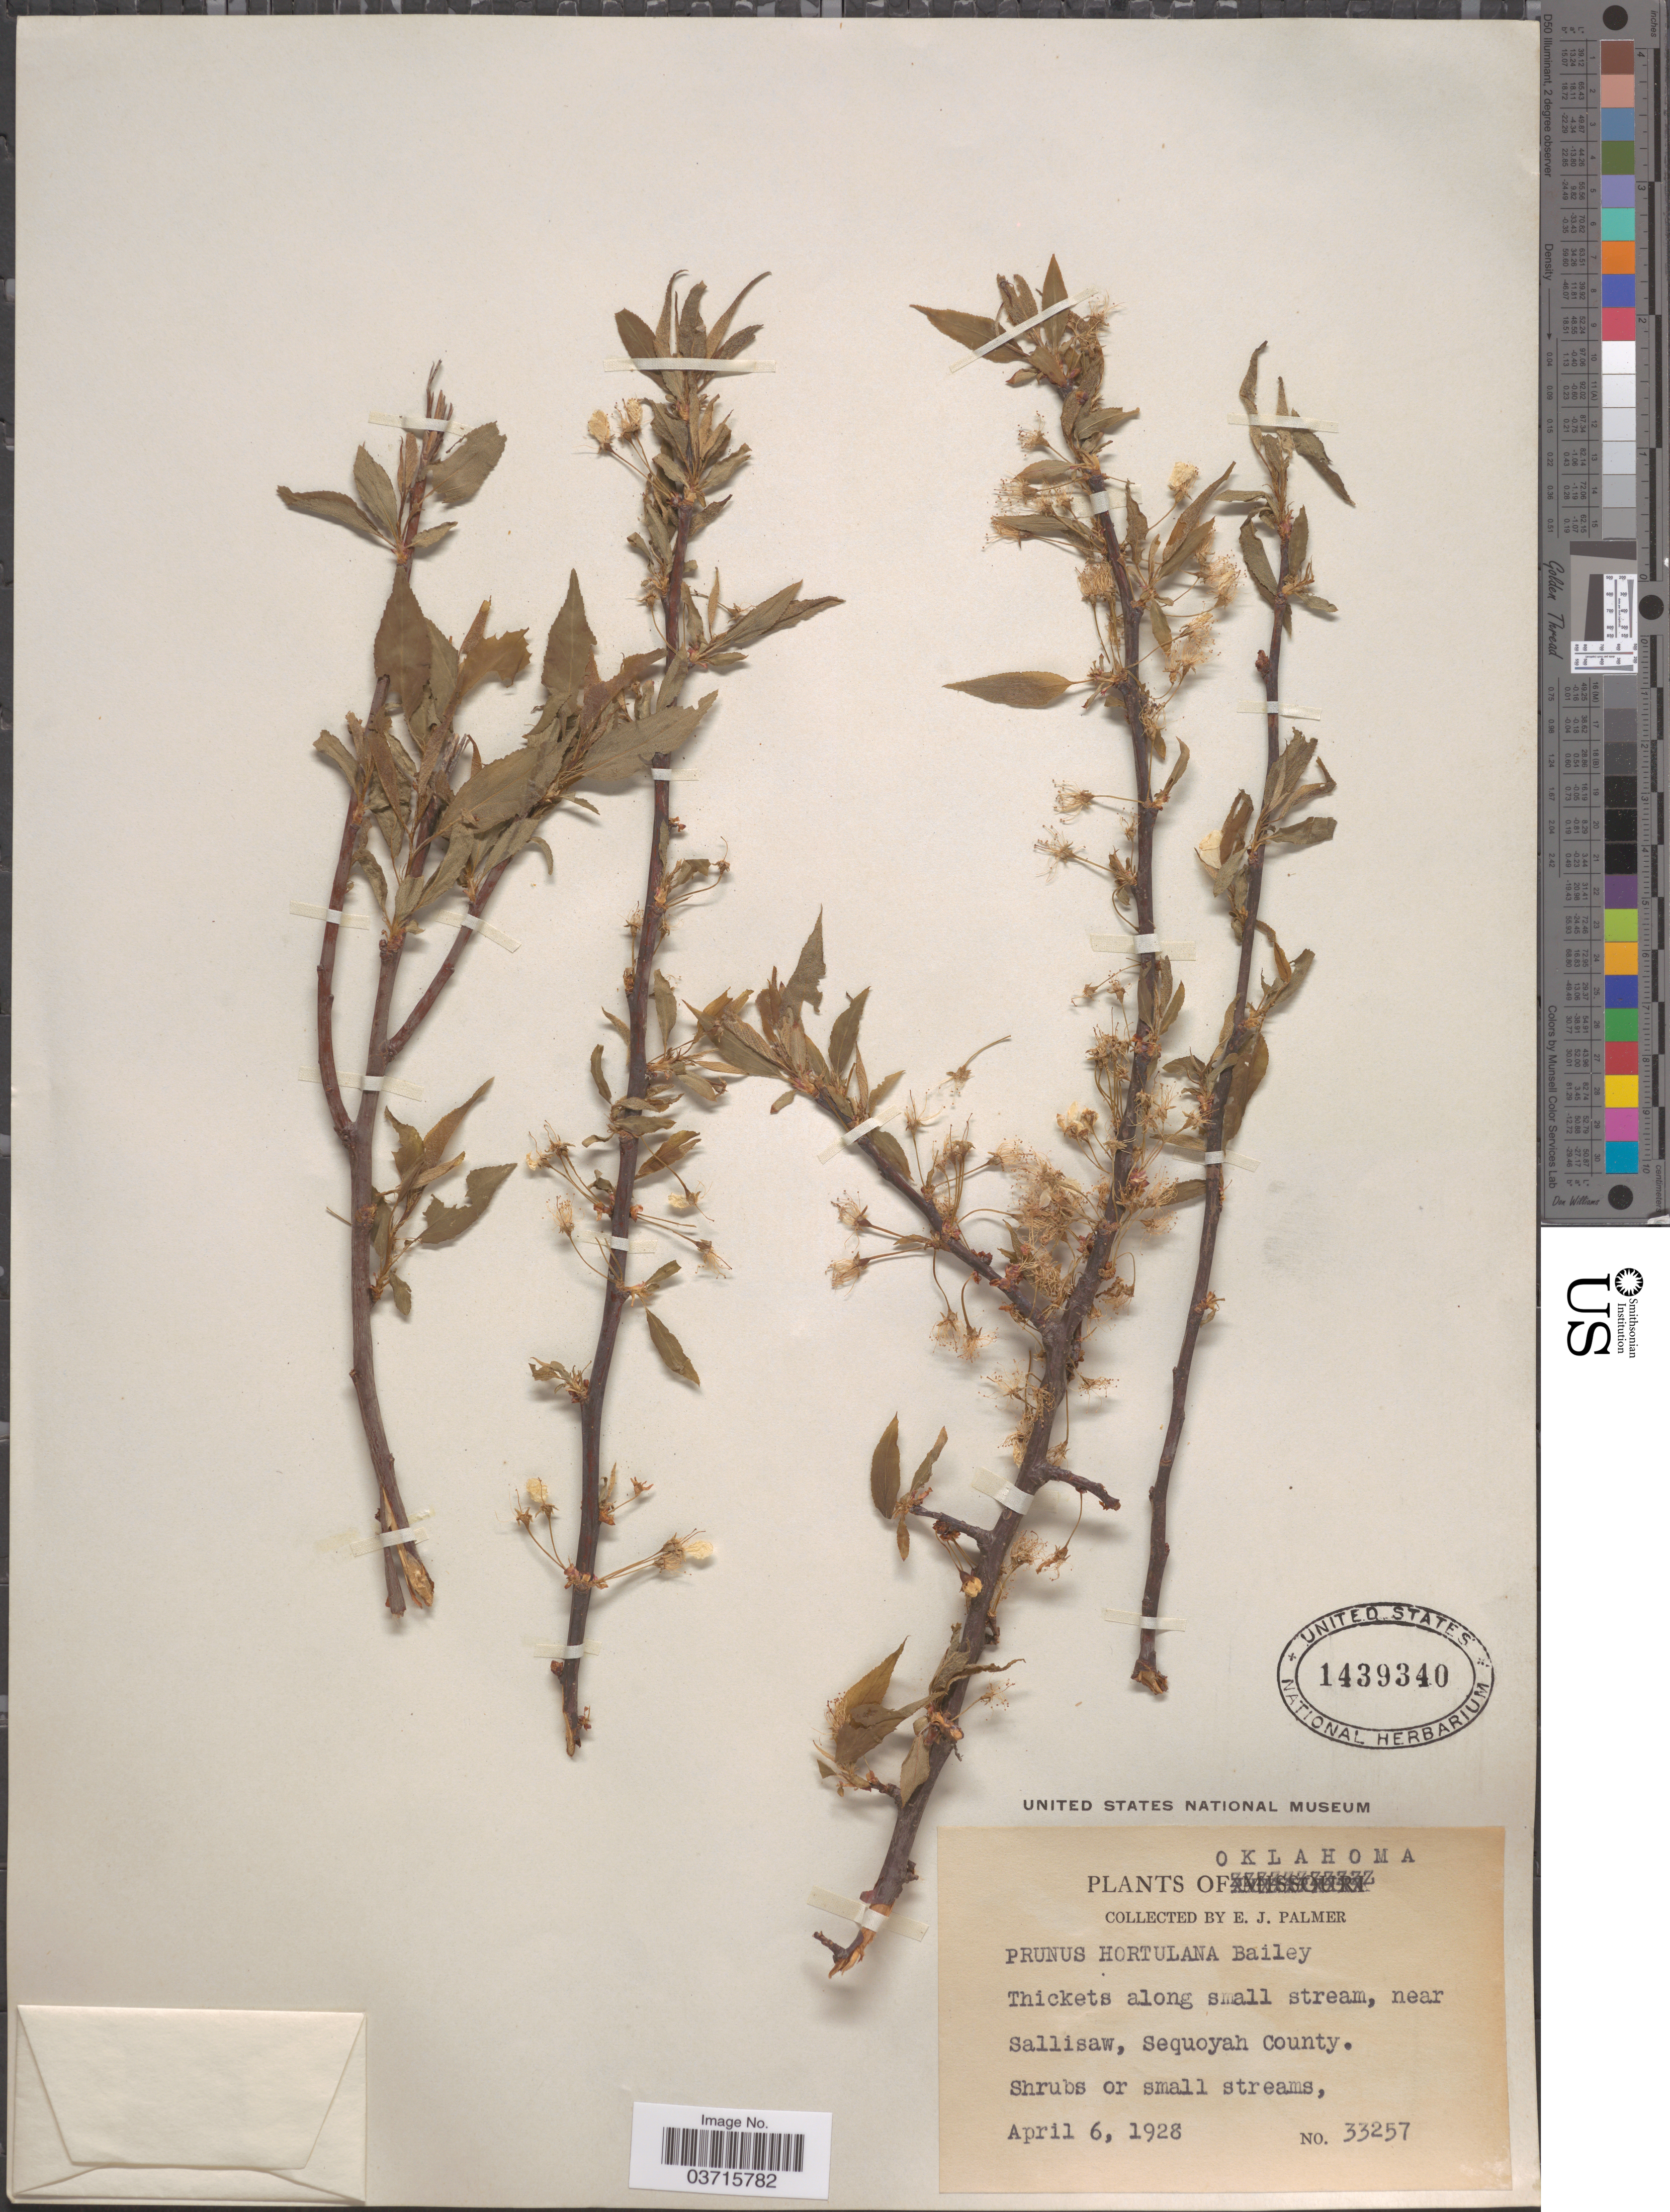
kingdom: Plantae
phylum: Tracheophyta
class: Magnoliopsida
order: Rosales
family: Rosaceae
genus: Prunus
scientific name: Prunus hortulana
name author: L.H. Bailey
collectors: E. J. Palmer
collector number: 33257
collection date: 1928-04-06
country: United States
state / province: Oklahoma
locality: Thickets along small stream, near Sallisaw, Sequoyah County.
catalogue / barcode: US 1439340